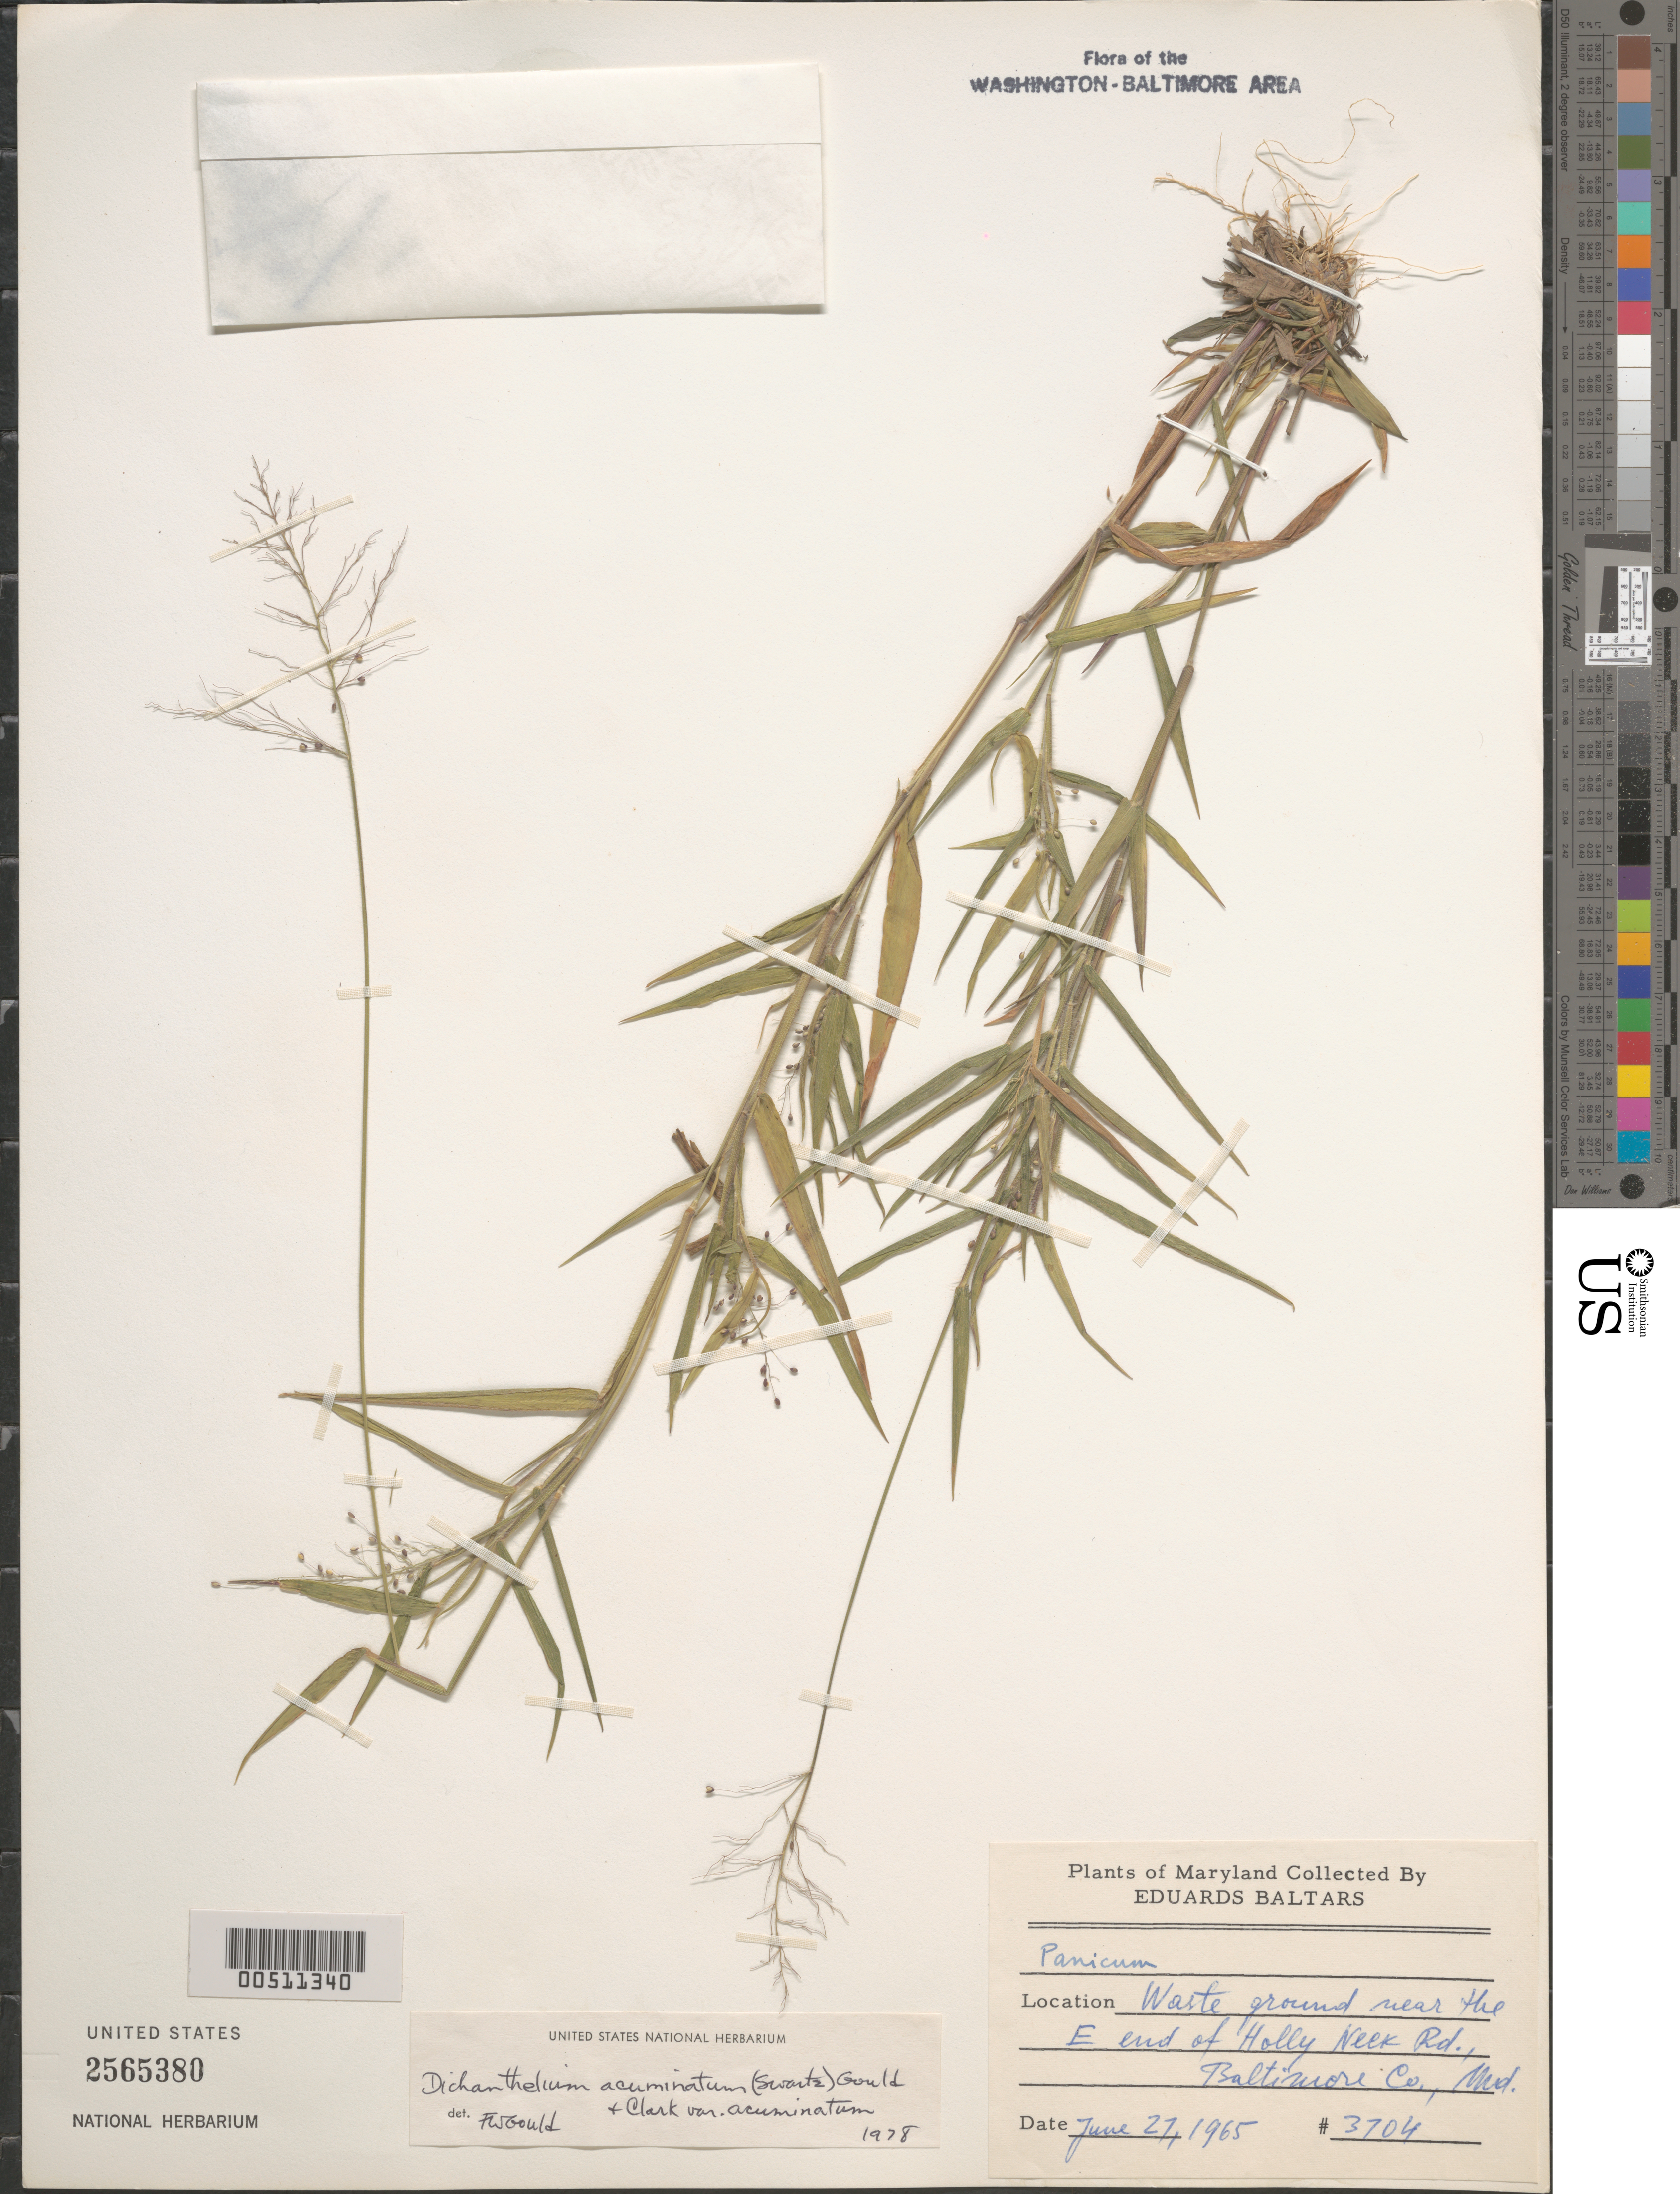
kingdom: Plantae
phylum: Tracheophyta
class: Liliopsida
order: Poales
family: Poaceae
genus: Dichanthelium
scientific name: Dichanthelium acuminatum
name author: (Sw.) Gould & C.A. Clark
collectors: E. P. Killip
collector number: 40540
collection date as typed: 23 Jul 1950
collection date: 1950-07-23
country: United States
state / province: Maryland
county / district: Baltimore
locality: E end of Holly Neck Rd.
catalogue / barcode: US 2565380